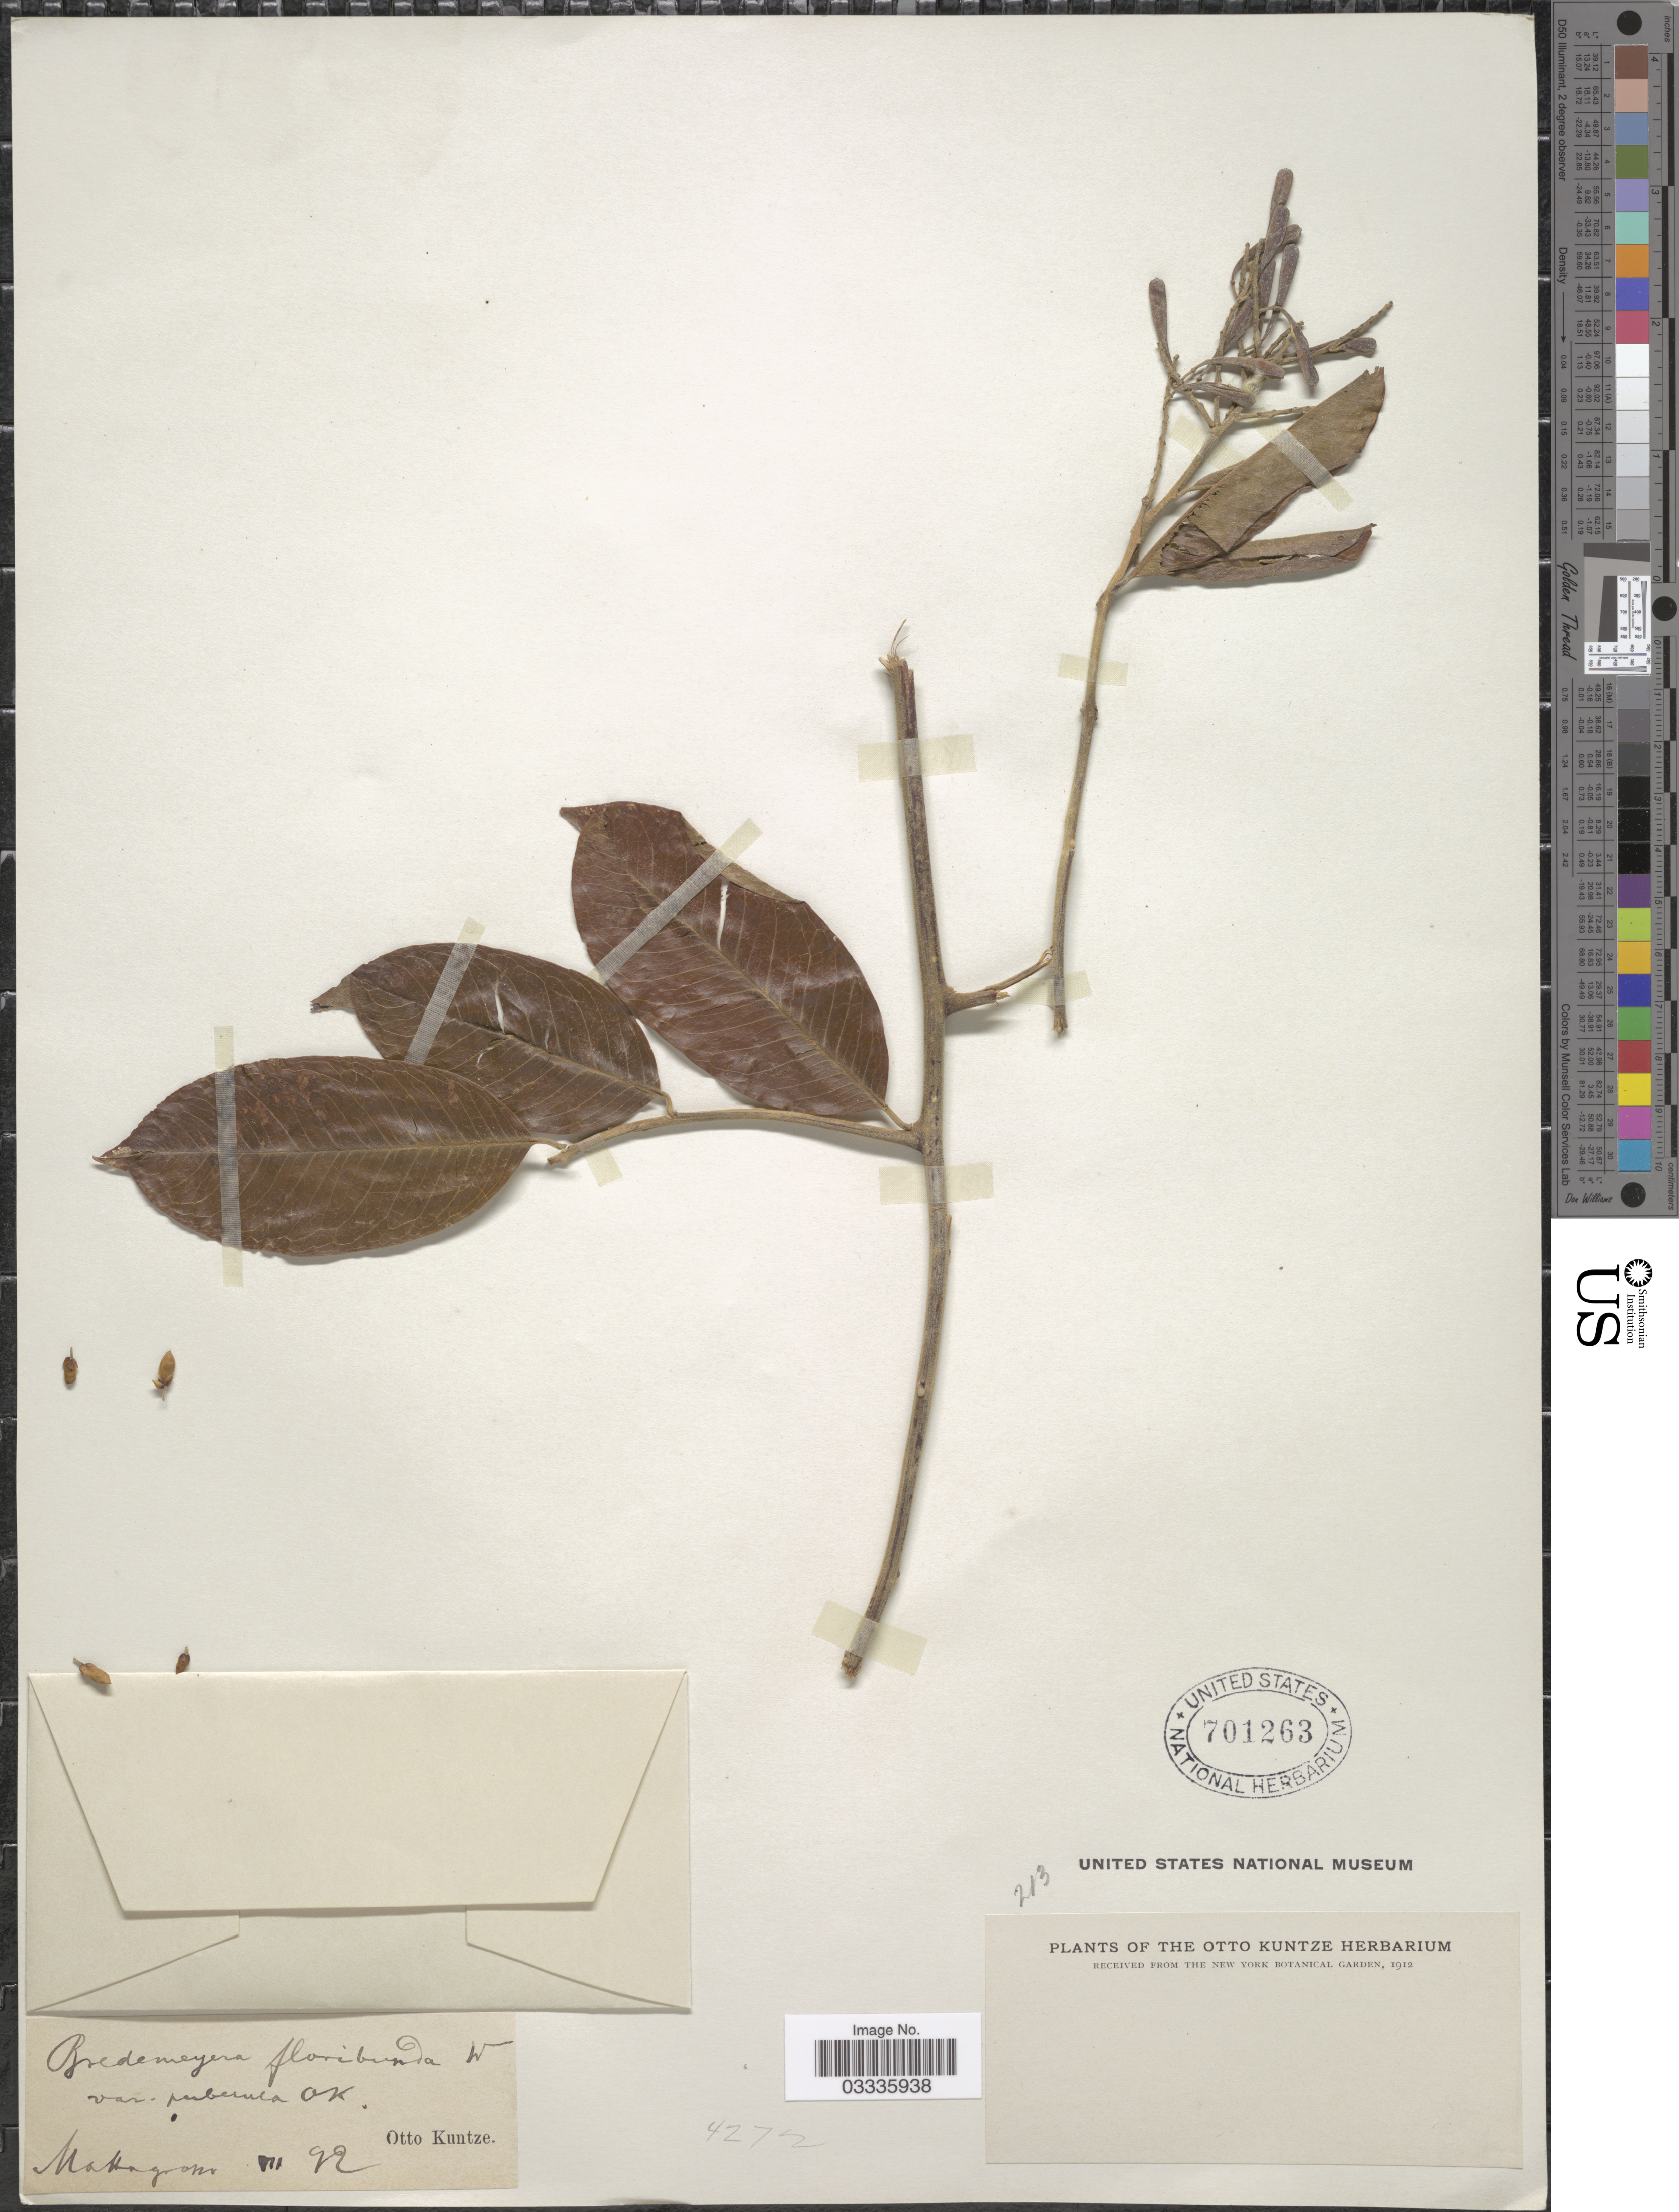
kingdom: Plantae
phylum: Tracheophyta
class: Magnoliopsida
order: Fabales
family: Polygalaceae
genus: Bredemeyera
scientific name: Bredemeyera floribunda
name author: Willd.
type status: Possible Type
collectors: C.E.O. Kuntze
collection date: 1892-07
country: Brazil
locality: Mattogrosso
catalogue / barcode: US 701263